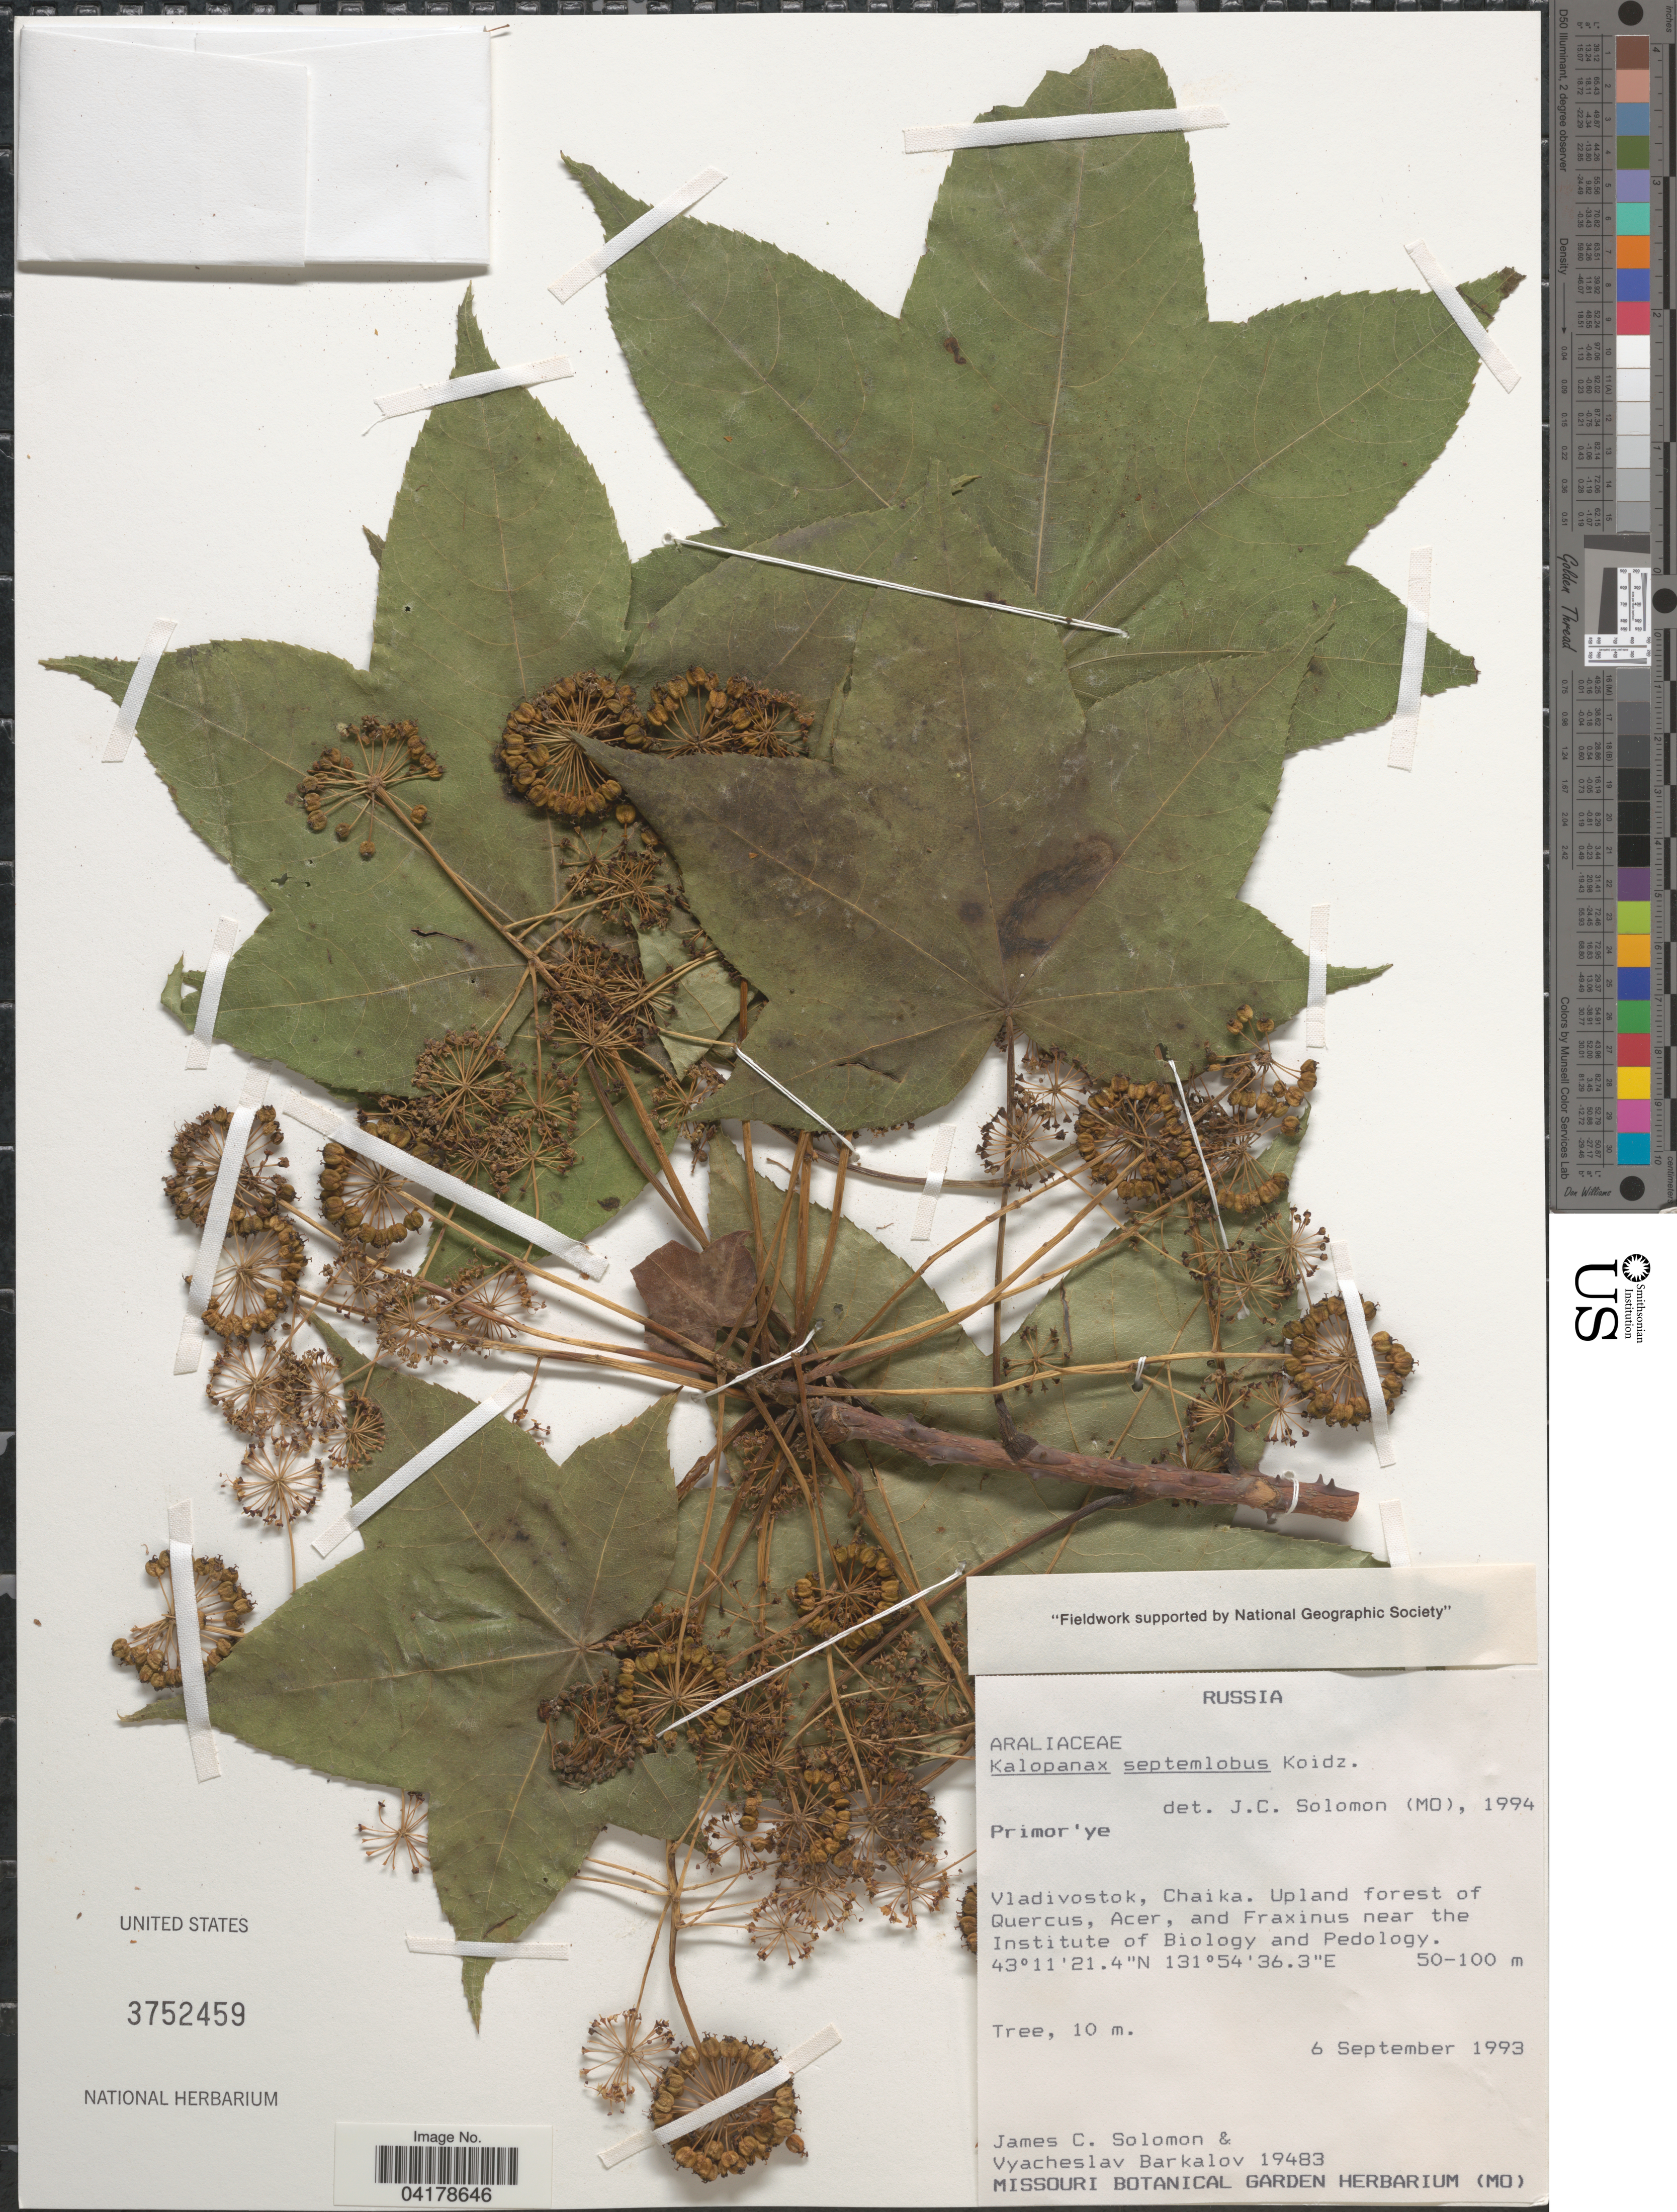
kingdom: Plantae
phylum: Tracheophyta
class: Magnoliopsida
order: Apiales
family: Araliaceae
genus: Kalopanax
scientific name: Kalopanax septemlobus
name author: (Thunb.) Koidz.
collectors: J. C. Solomon & V. Barkalov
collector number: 19483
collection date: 1993-09-06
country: Russian Federation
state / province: Primorsky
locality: Russia. Primor'ye. Vladivostok, Chaika. Upland forest of Quercus, Acer, and Fraxinus near the Institute of Biology and Pedology.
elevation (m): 50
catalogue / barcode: US 3752459